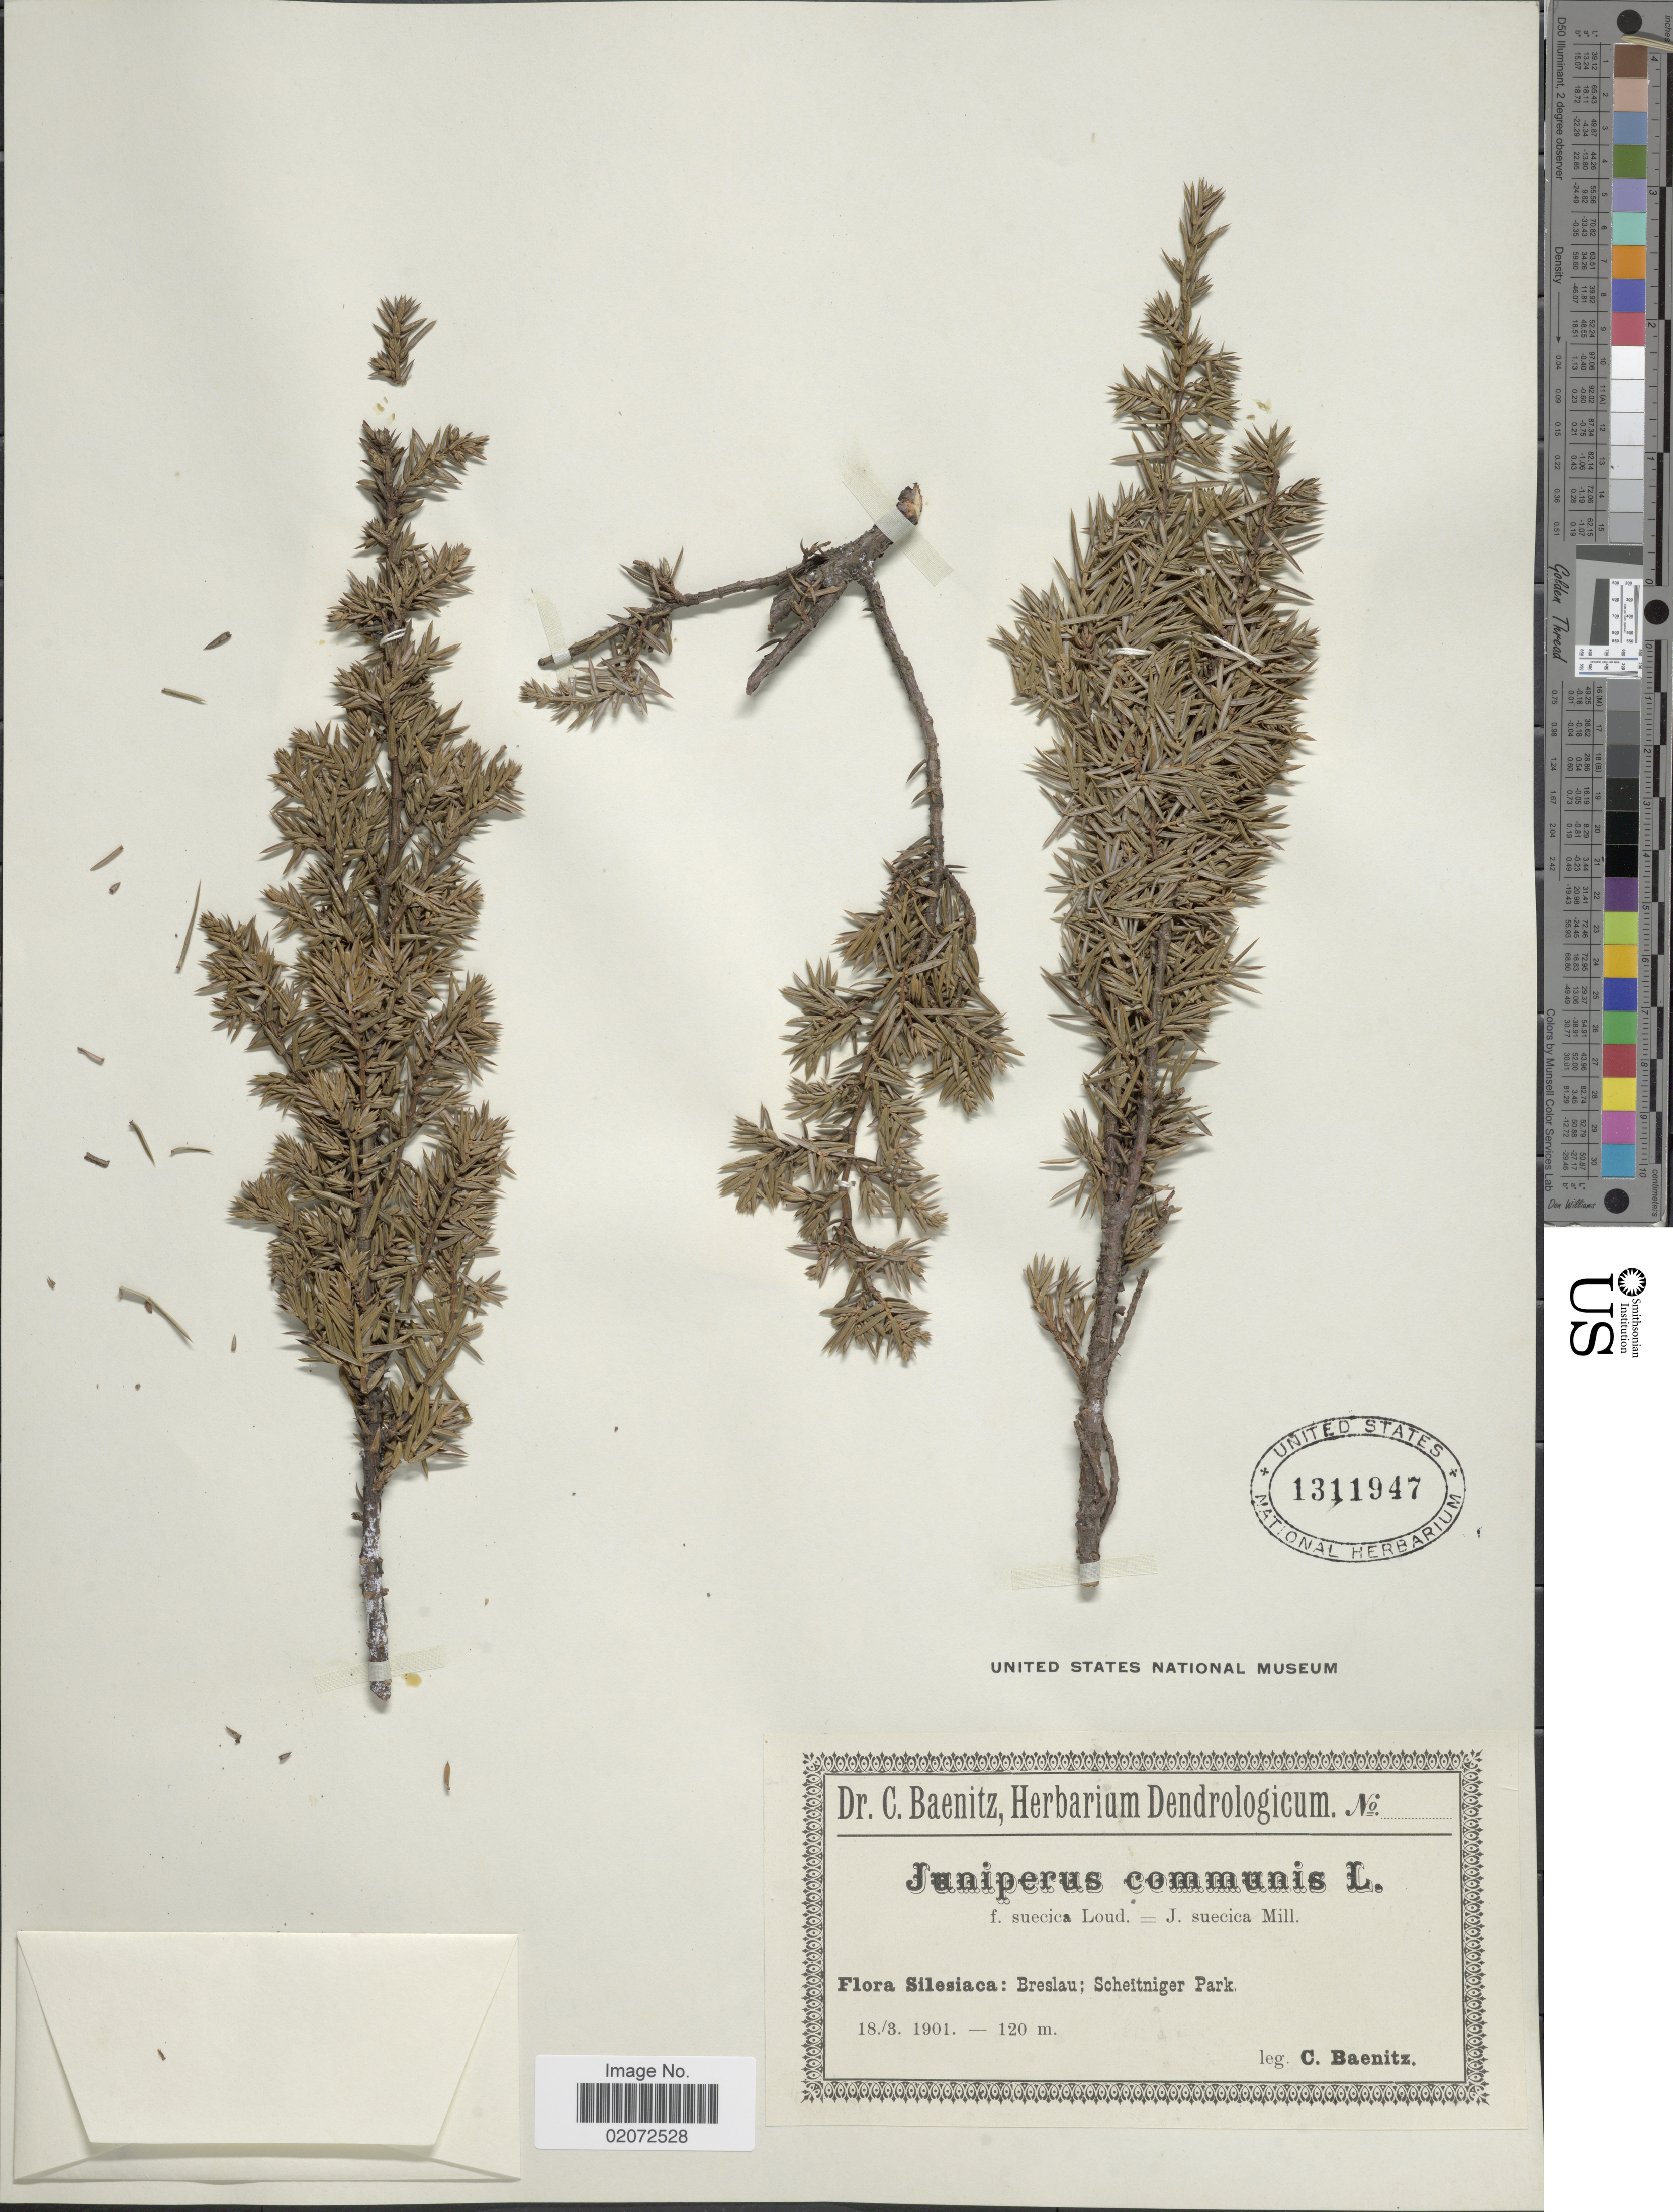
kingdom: Plantae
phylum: Tracheophyta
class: Pinopsida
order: Pinales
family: Cupressaceae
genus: Juniperus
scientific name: Juniperus communis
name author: L.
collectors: C. G. Baenitz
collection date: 1901-03-18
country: Poland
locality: Silesiaca: Breslau; Scheitniger Park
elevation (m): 120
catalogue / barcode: US 1311947